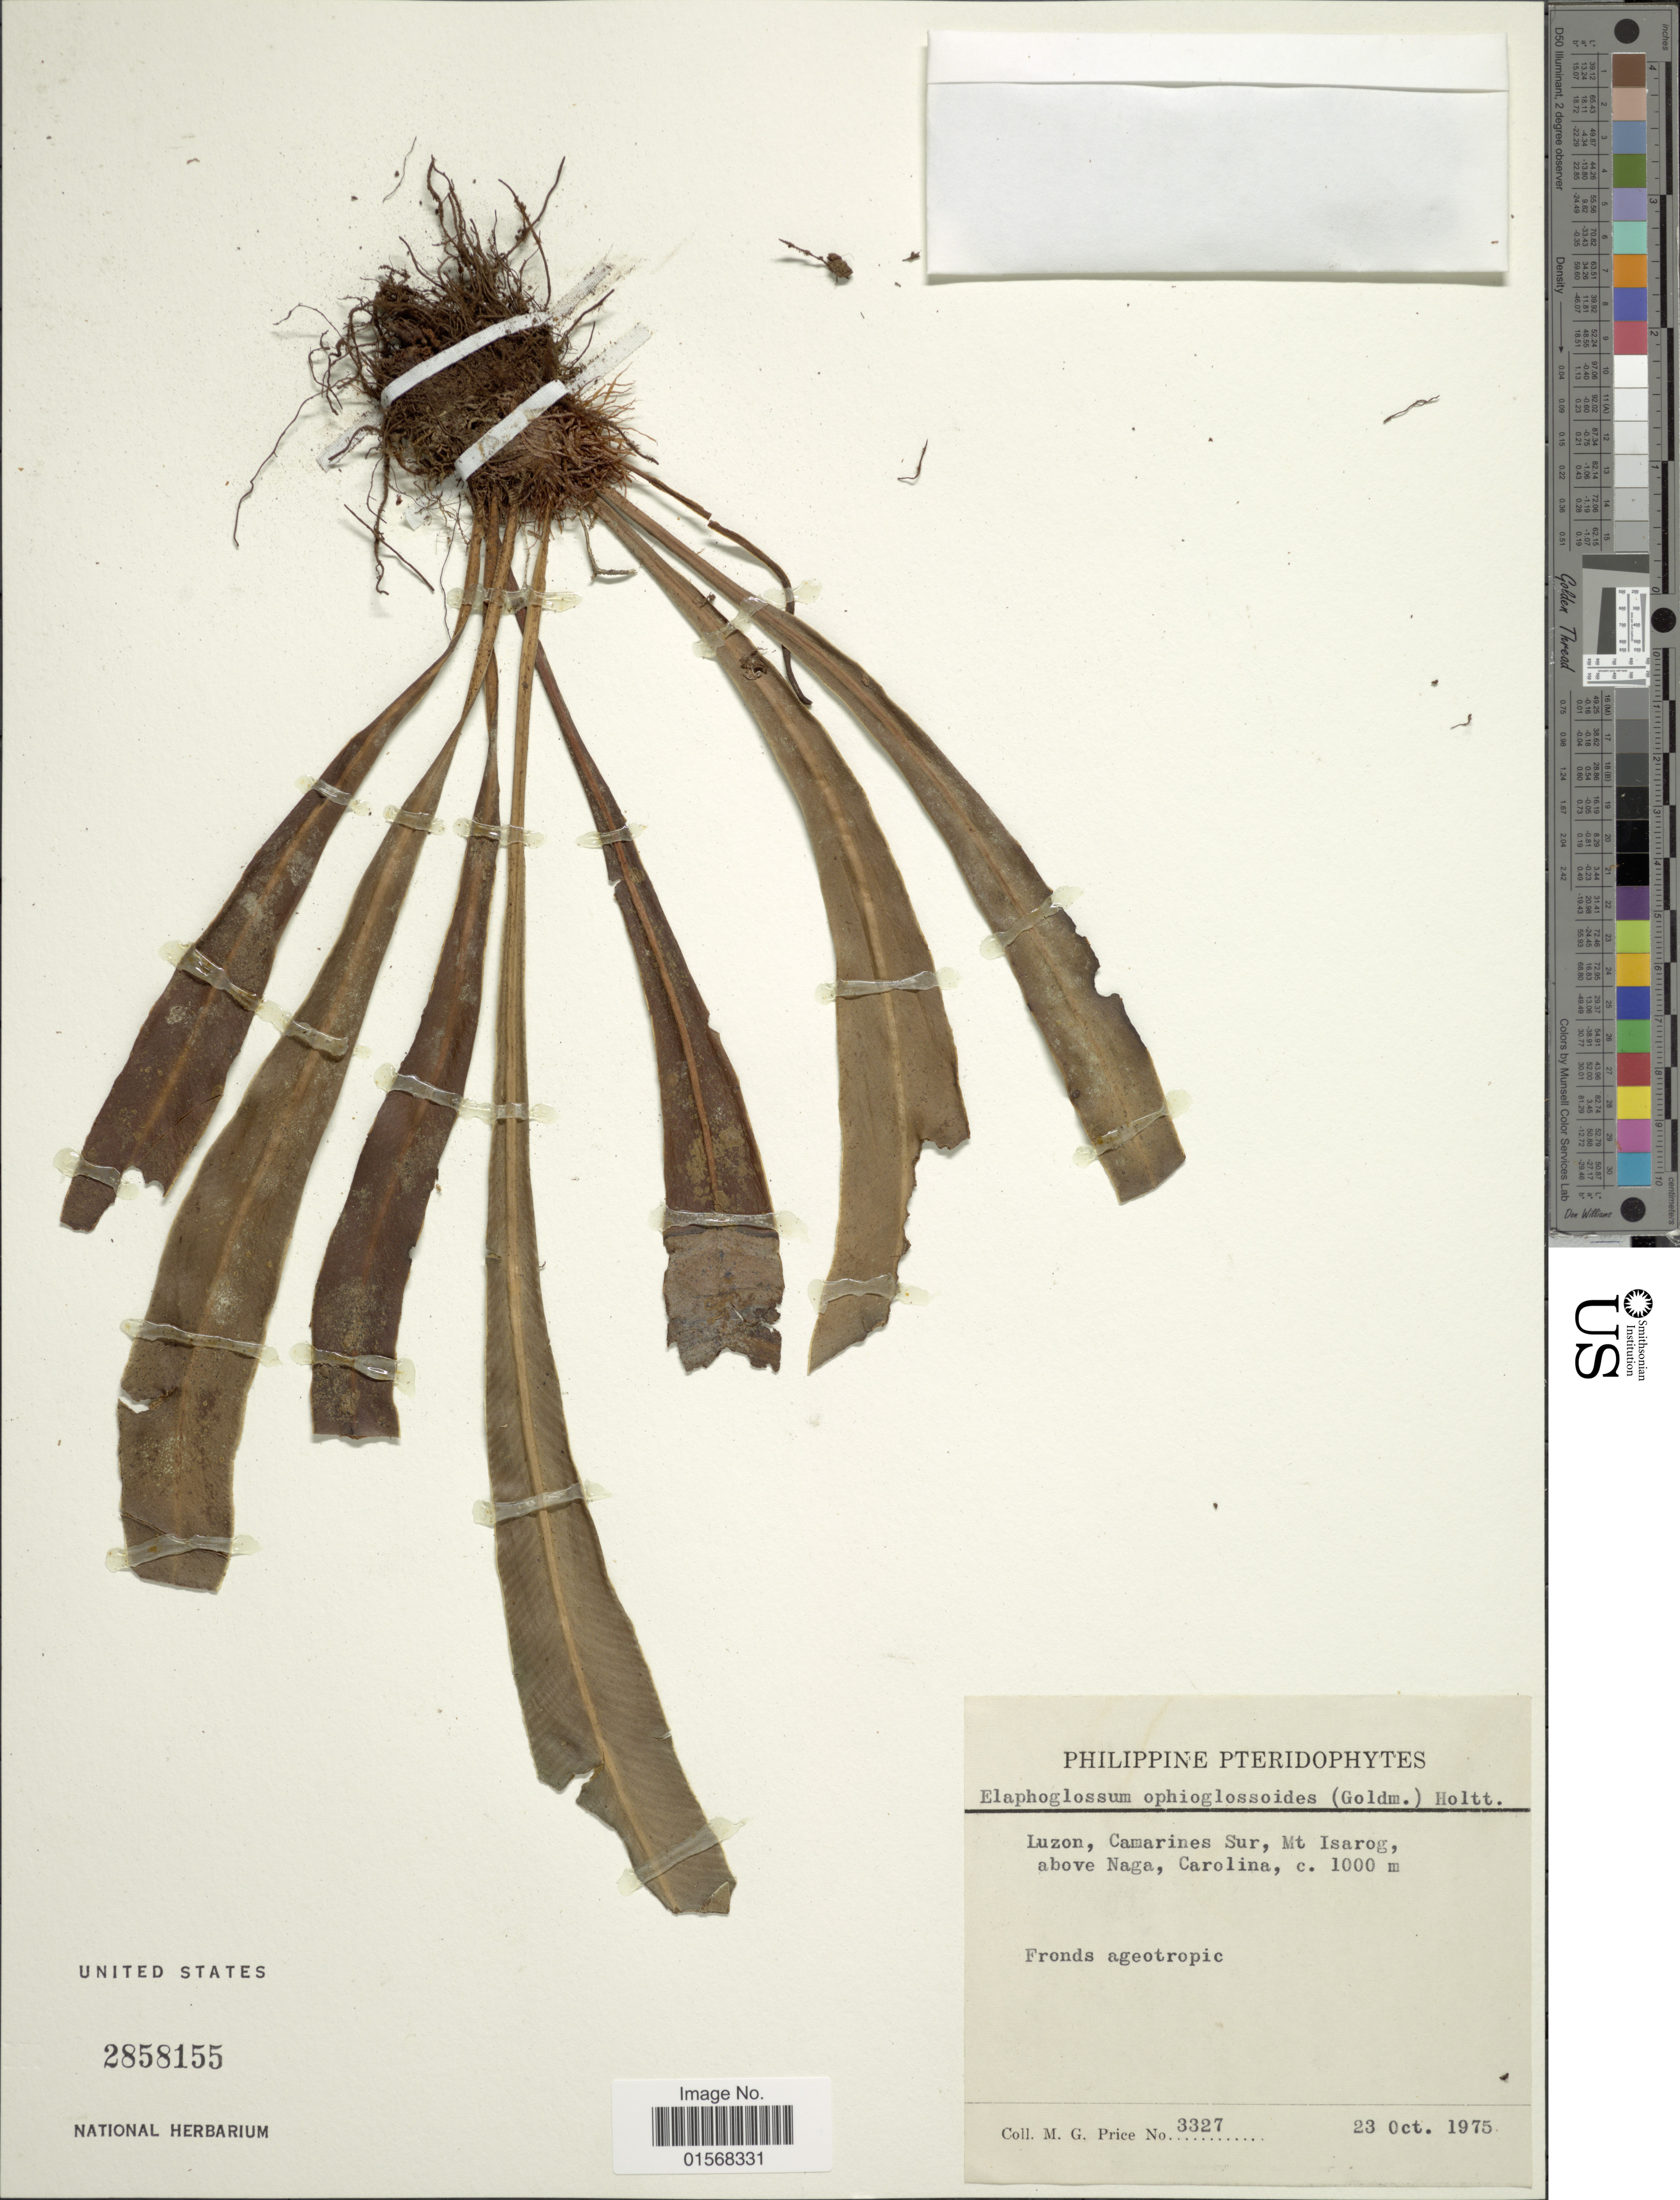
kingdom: Plantae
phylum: Tracheophyta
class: Polypodiopsida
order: Polypodiales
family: Dryopteridaceae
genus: Elaphoglossum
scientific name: Elaphoglossum ophioglossoides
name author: (Goldm.) Holttum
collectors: M. G. Price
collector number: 3327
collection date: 1975-10-23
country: Philippines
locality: Luzon, Camarines Sur, Mt Isarog, above Naga, Carolina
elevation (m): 1000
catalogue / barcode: US 2858155